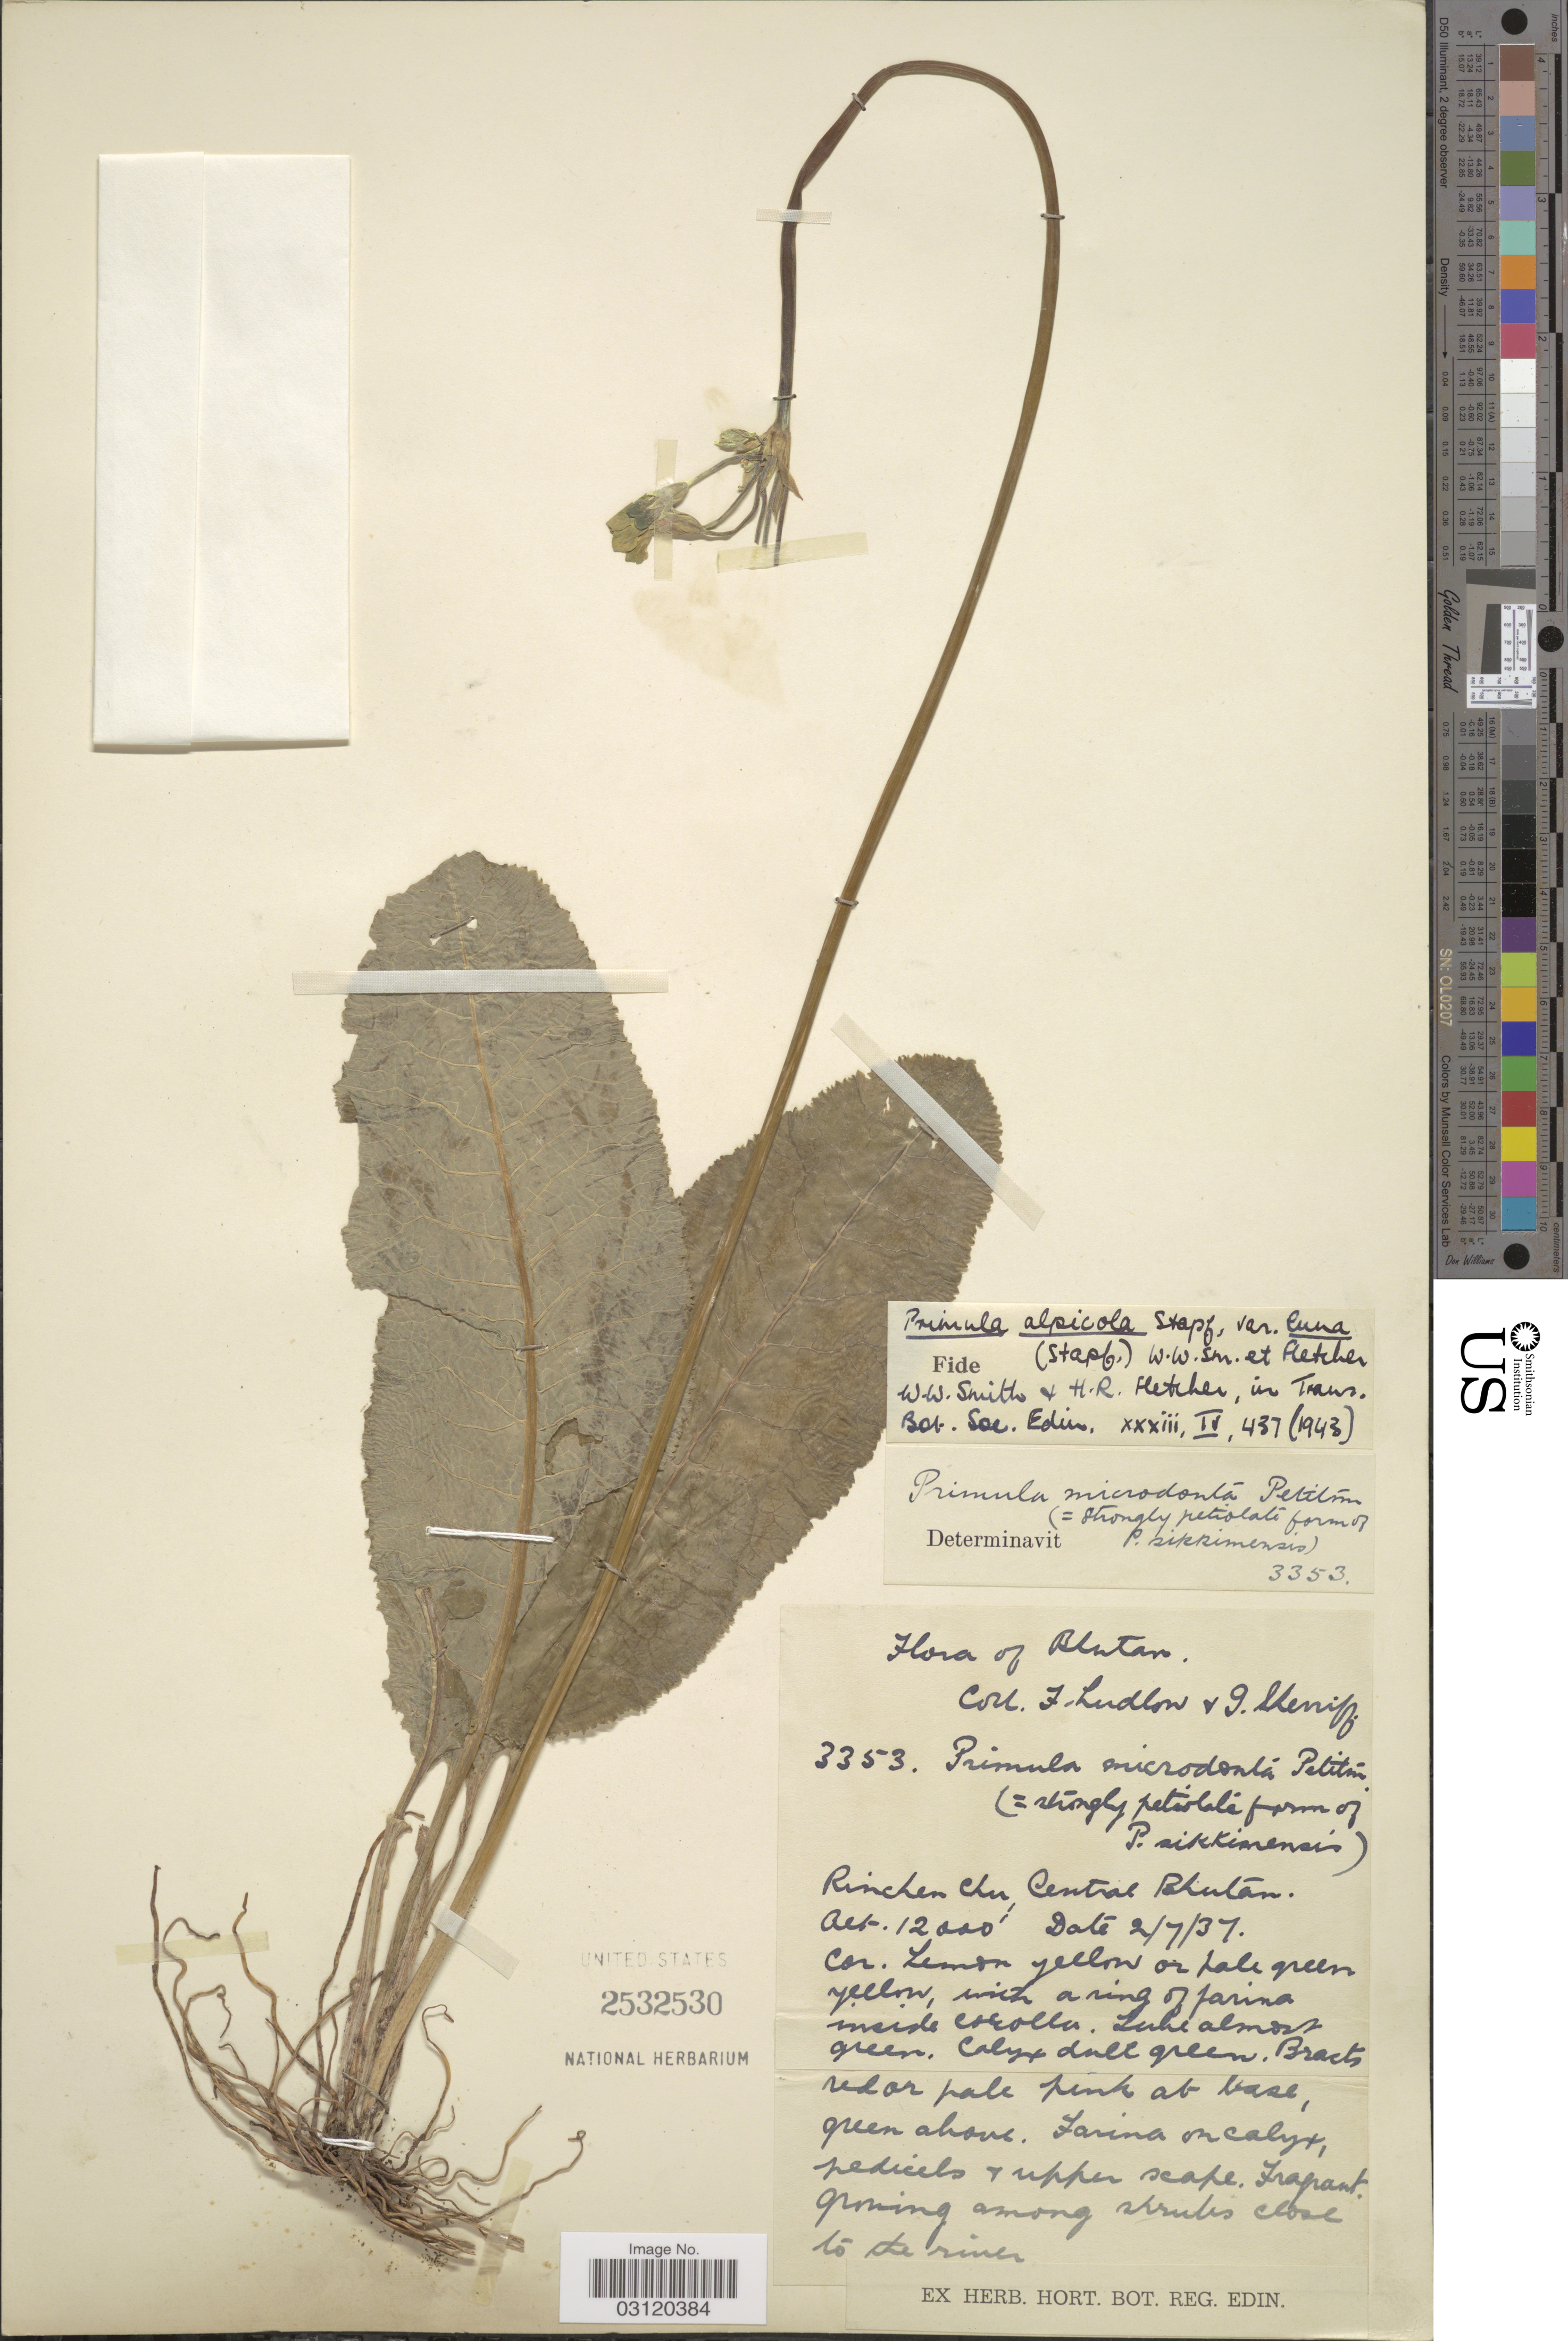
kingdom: Plantae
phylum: Tracheophyta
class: Magnoliopsida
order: Ericales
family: Primulaceae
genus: Primula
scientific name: Primula alpicola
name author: (W.W. Sm.) Stapf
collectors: F. Ludlow & G. Sherriff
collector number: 3353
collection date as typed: Transcribed d/m/y: 2/7/37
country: Bhutan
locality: Rinchenchu Central Bhutan.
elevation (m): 3658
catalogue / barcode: US 2532530